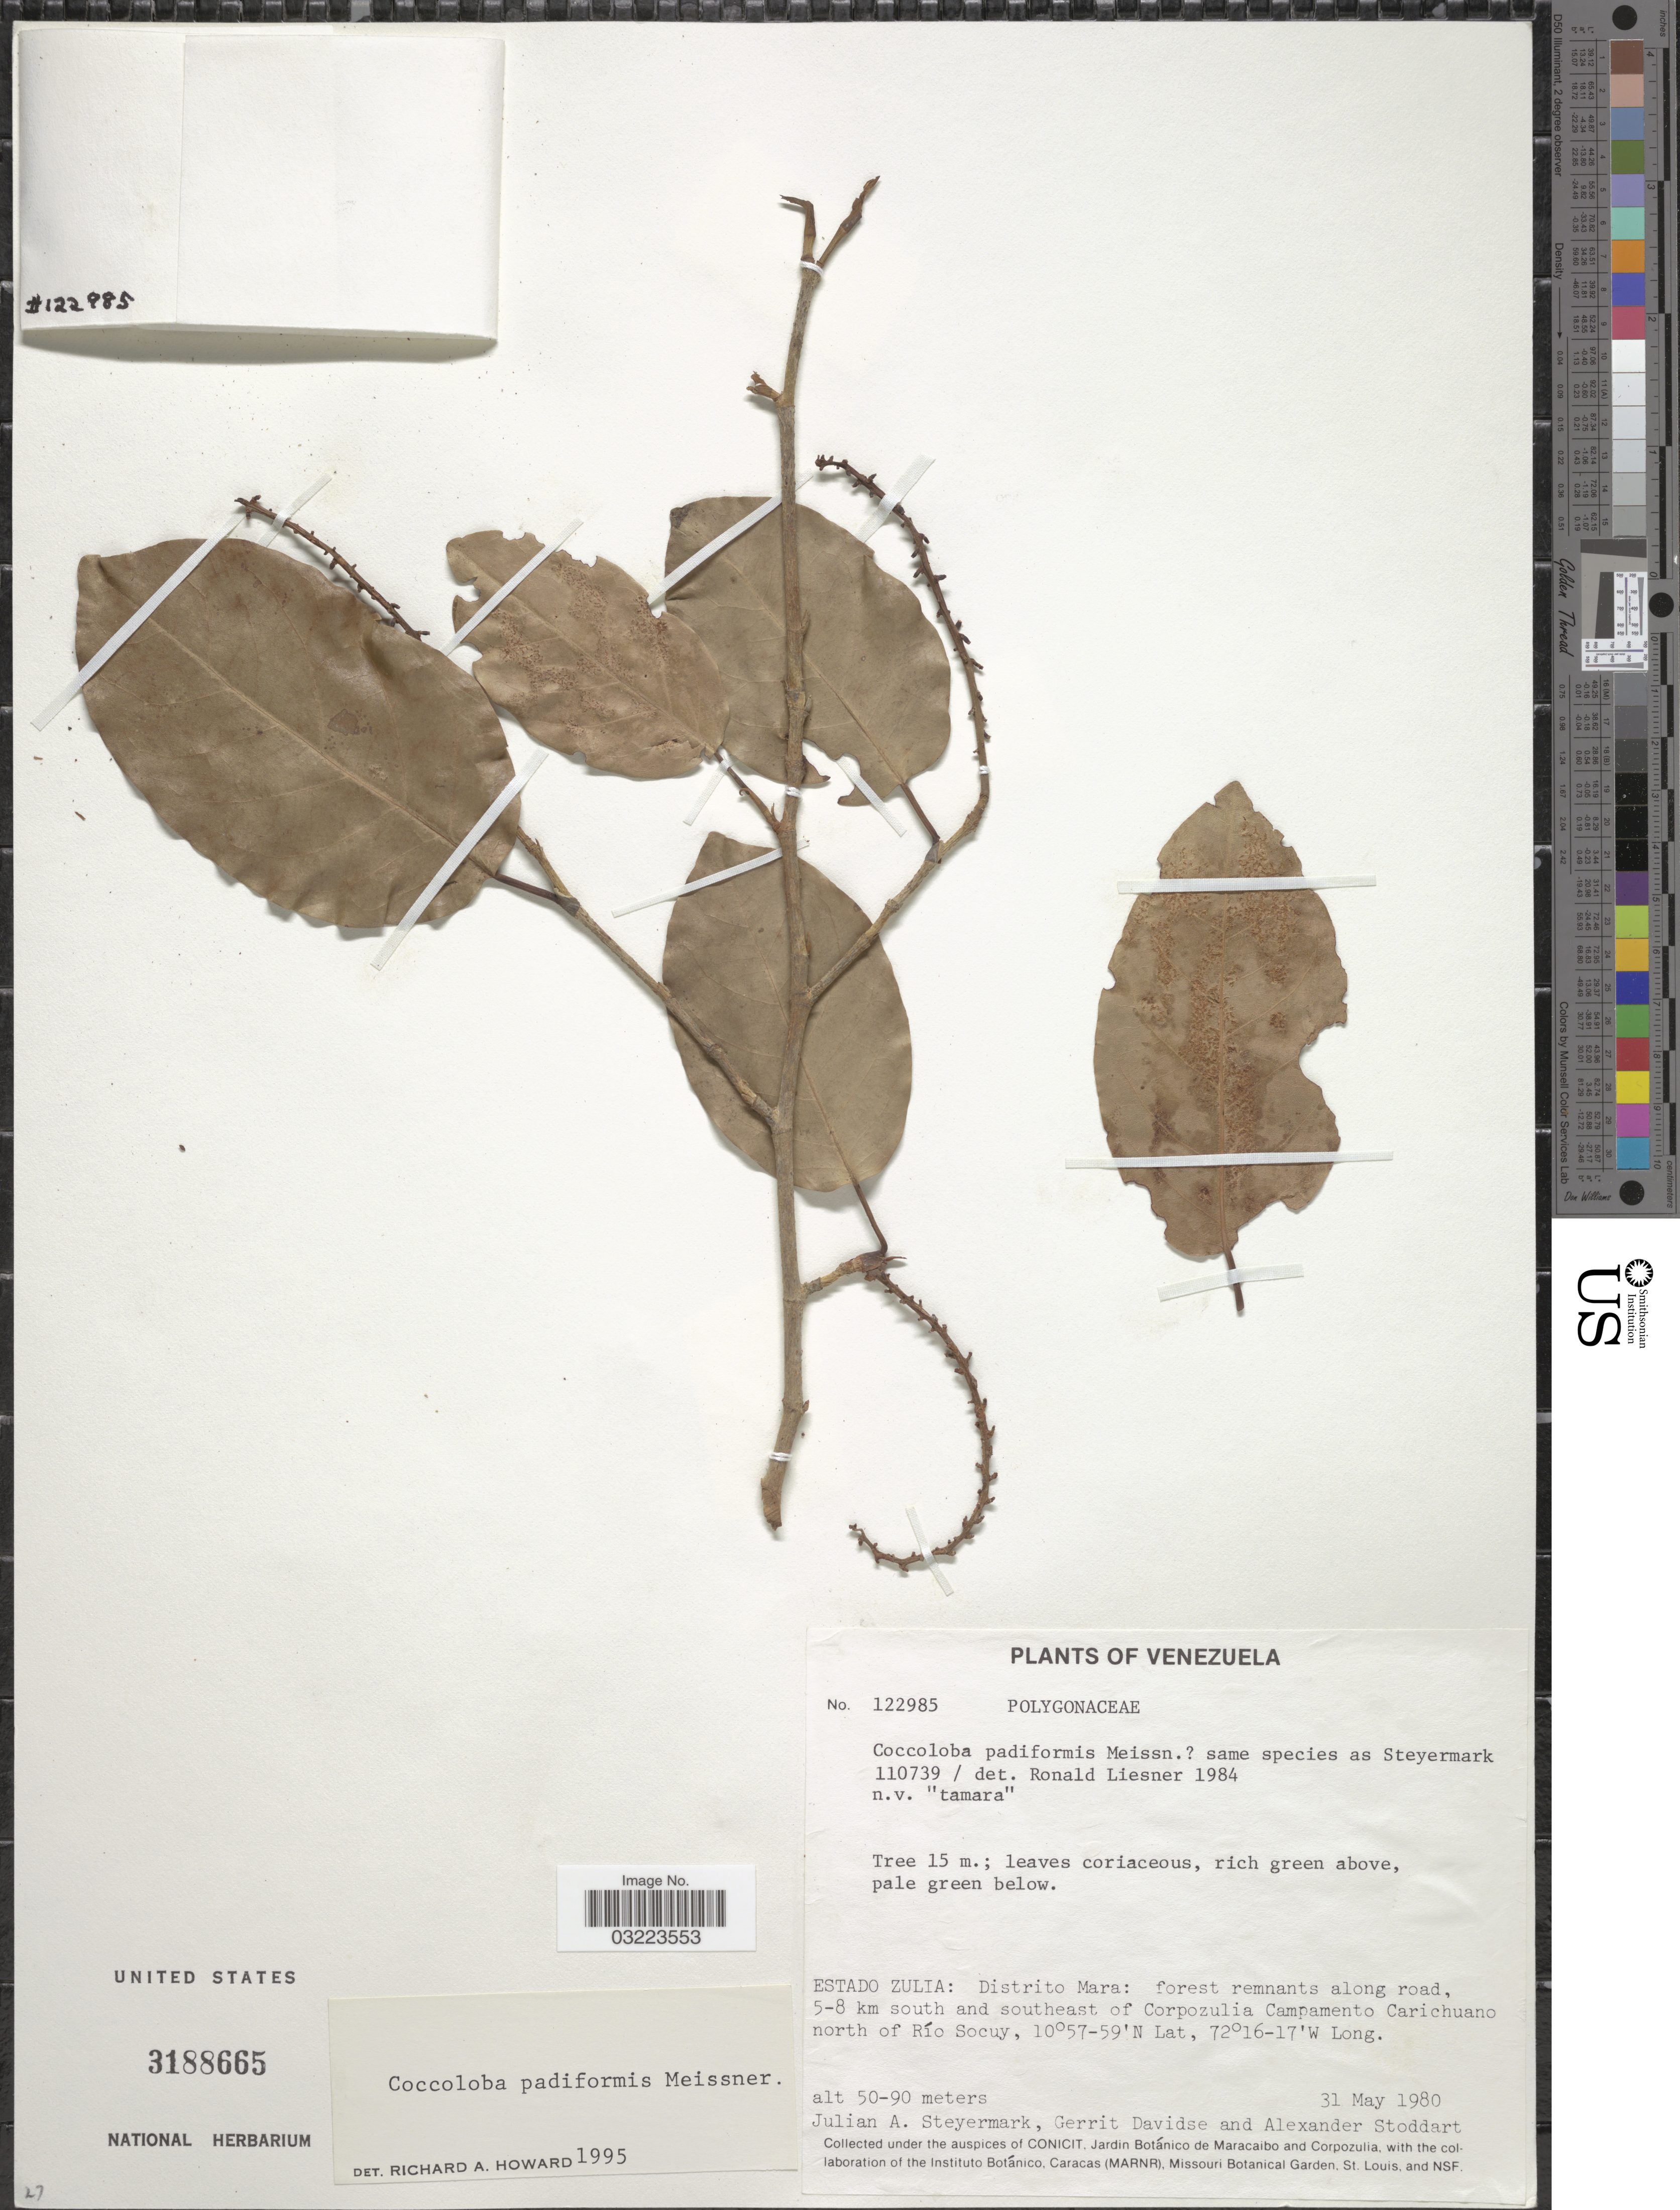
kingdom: Plantae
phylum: Tracheophyta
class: Magnoliopsida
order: Caryophyllales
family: Polygonaceae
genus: Coccoloba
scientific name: Coccoloba padiformis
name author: Meisn.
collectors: J. Steyermark, G. Davidse & A. Stoddart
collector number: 122985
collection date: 1980-05-31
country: Venezuela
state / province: Zulia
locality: Distrito Mara: forest remnants along road, 5-8 km south and southeast of Corpozulia Campamento Carichuano north of Río Socuy.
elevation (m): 50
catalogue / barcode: US 3188665